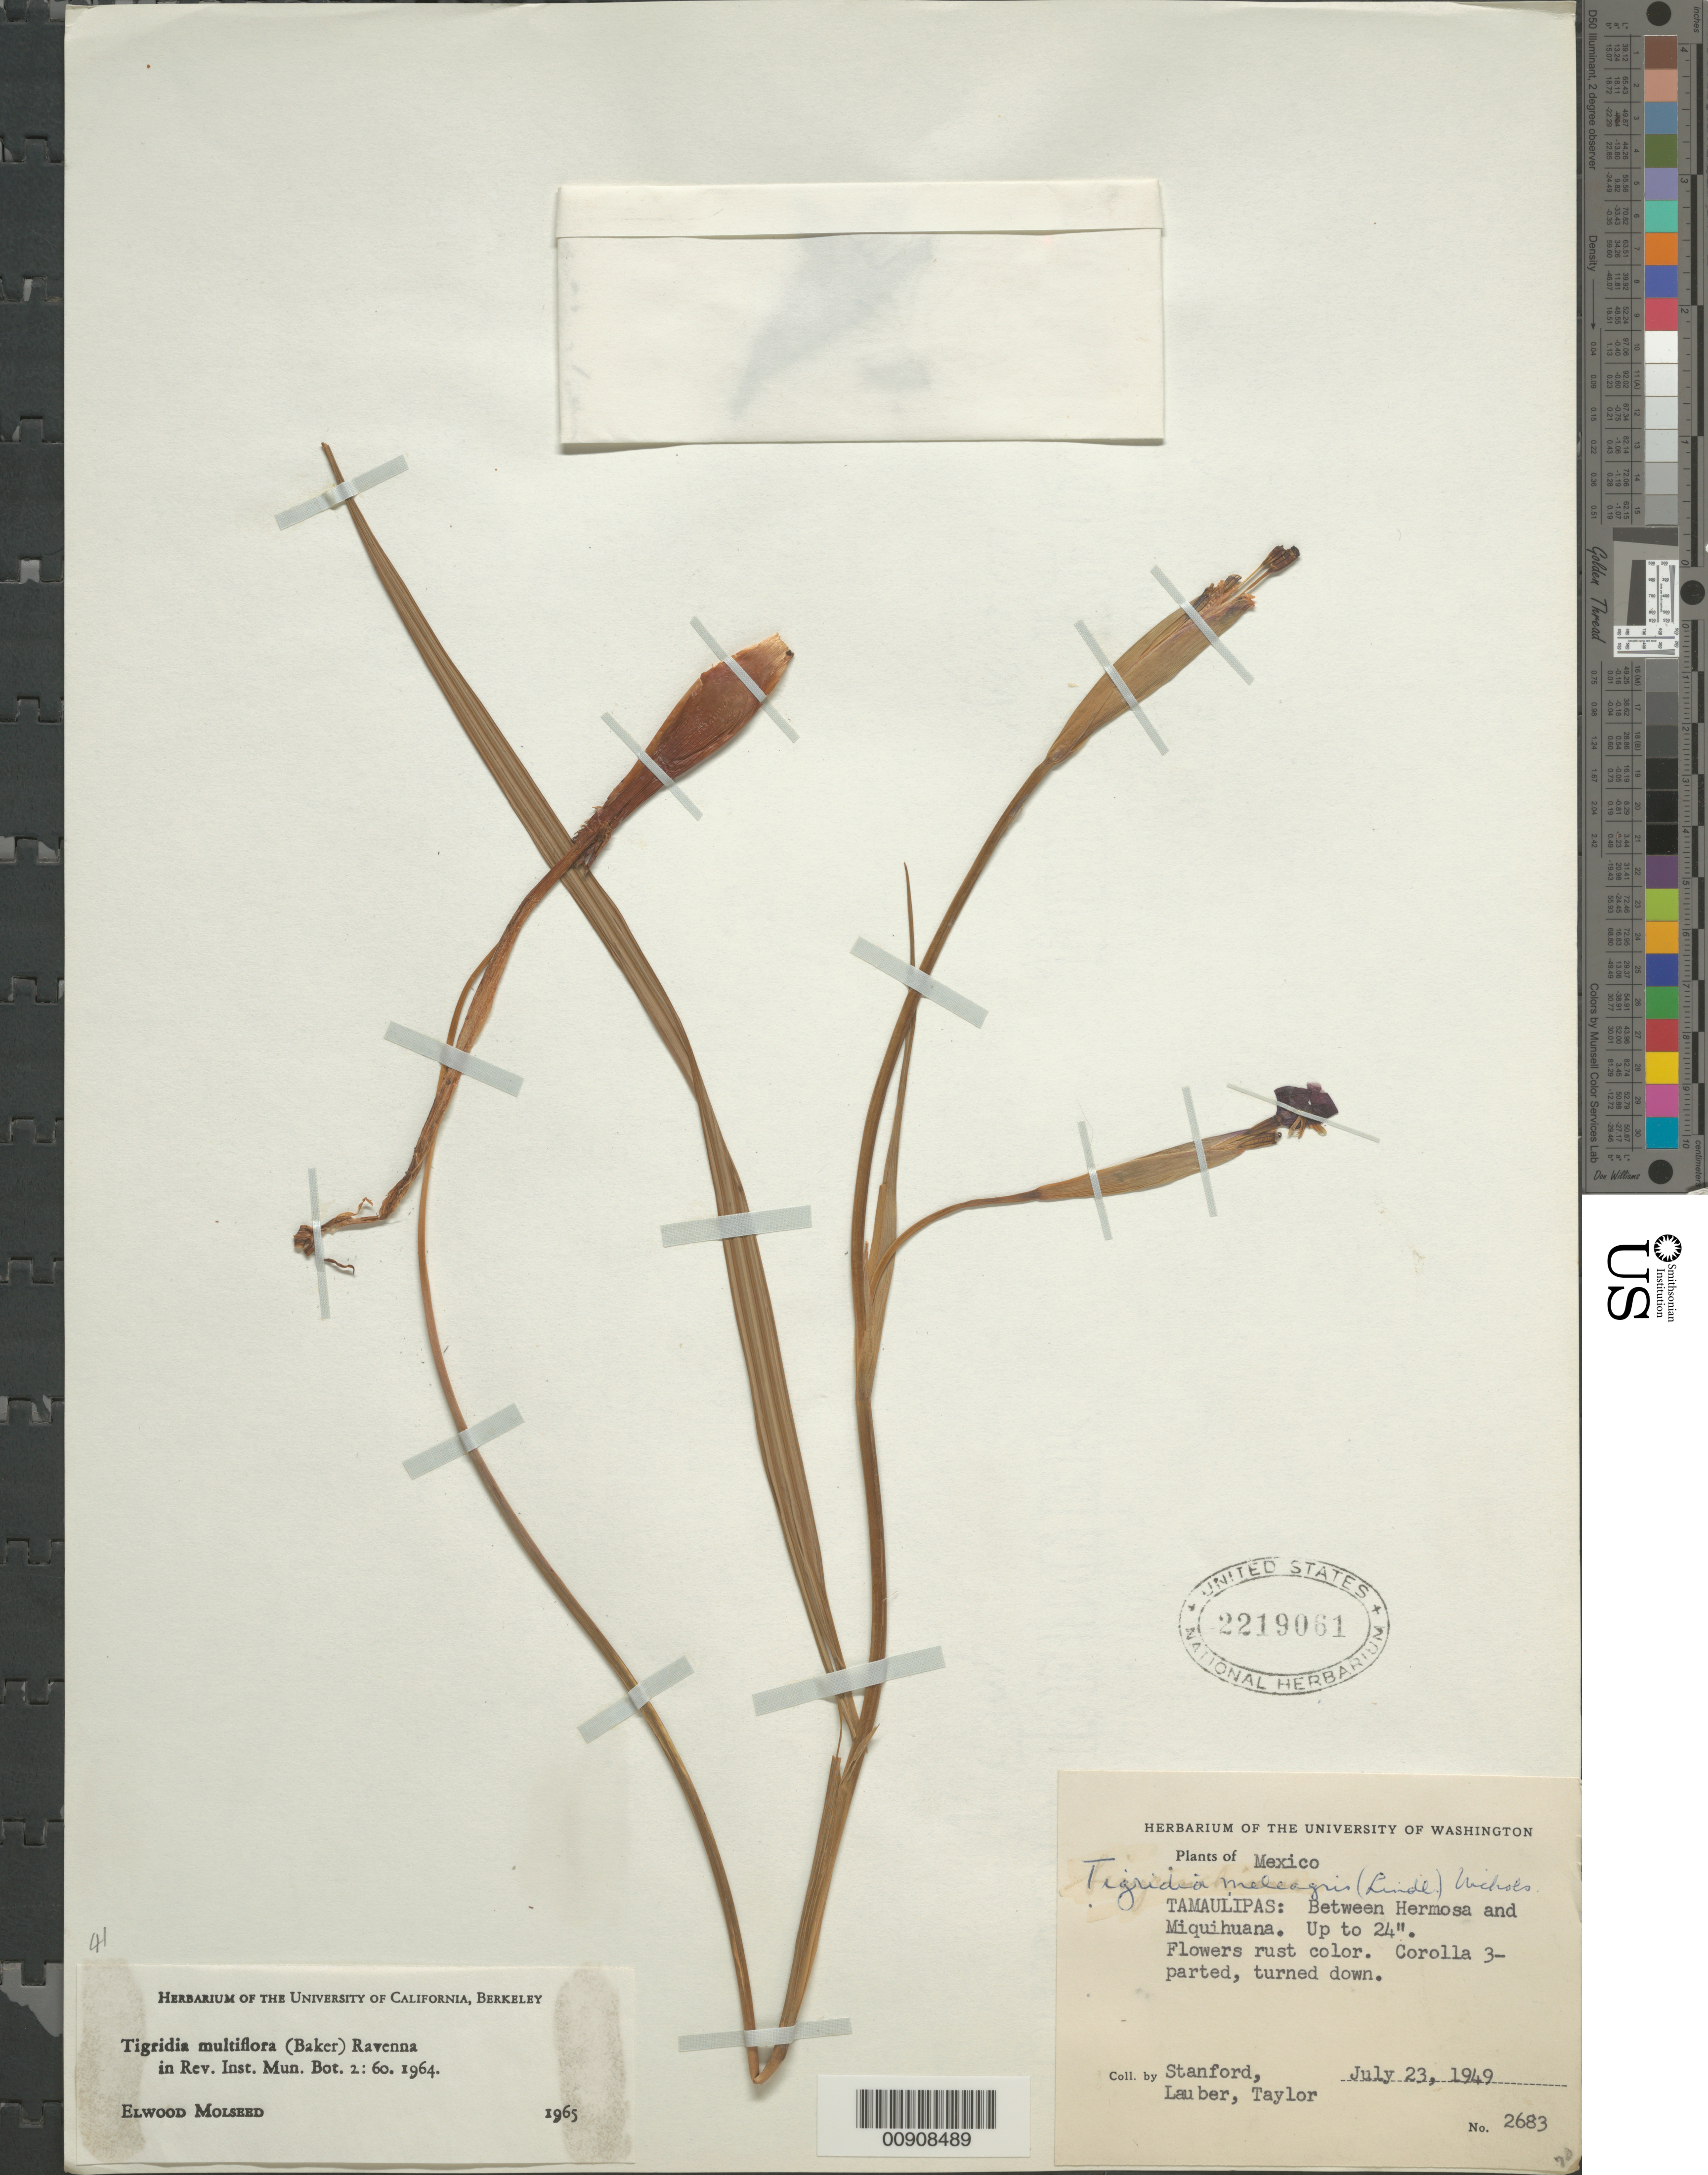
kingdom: Plantae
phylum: Tracheophyta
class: Liliopsida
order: Asparagales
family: Iridaceae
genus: Tigridia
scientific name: Tigridia multiflora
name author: (Baker) Ravenna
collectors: -. Stanford, Lauber, -- & -- Taylor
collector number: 2683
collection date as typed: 23 Jul 1949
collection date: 1949-07-23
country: Mexico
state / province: Tamaulipas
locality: Tamaulipas, Between Hermosa and Miquihuana.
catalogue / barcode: US 2219061